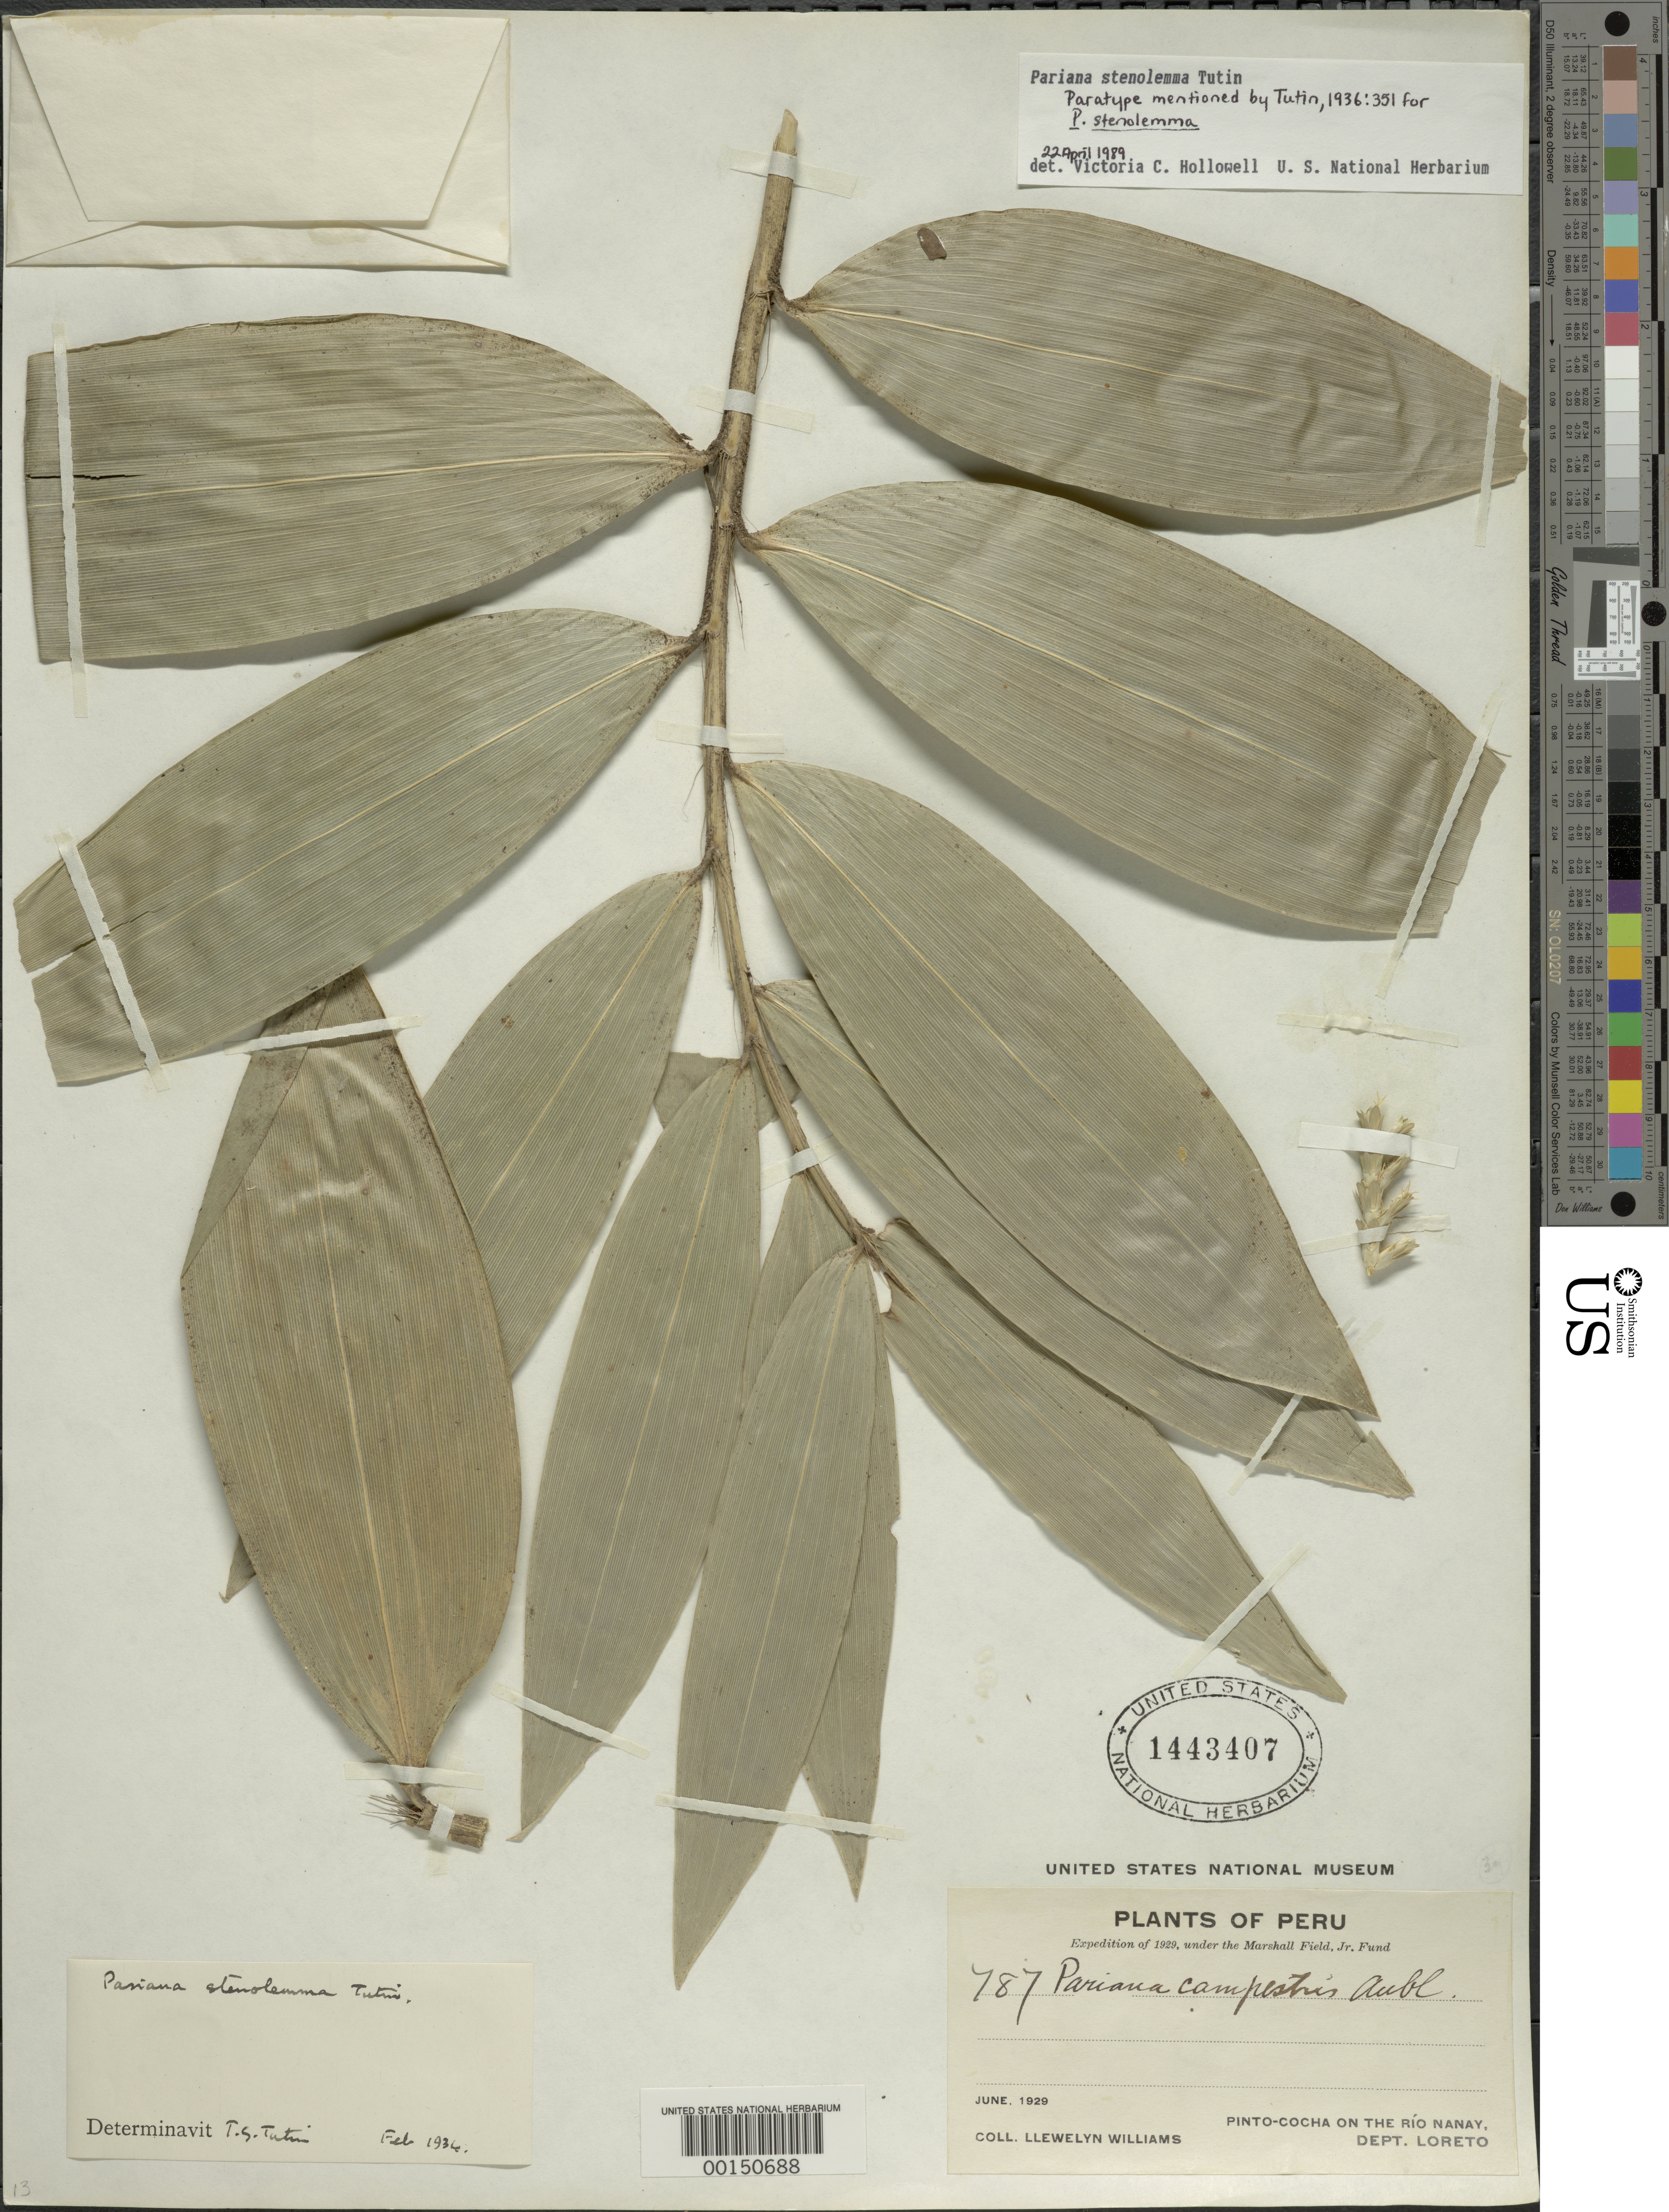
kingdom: Plantae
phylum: Tracheophyta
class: Liliopsida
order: Poales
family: Poaceae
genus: Pariana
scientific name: Pariana stenolemma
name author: Tutin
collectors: Ll. Williams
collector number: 787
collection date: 1929-06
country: Peru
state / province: Loreto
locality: Pinto-Cocha on the Río Nanay, Dept. Loreto.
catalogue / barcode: US 1443407